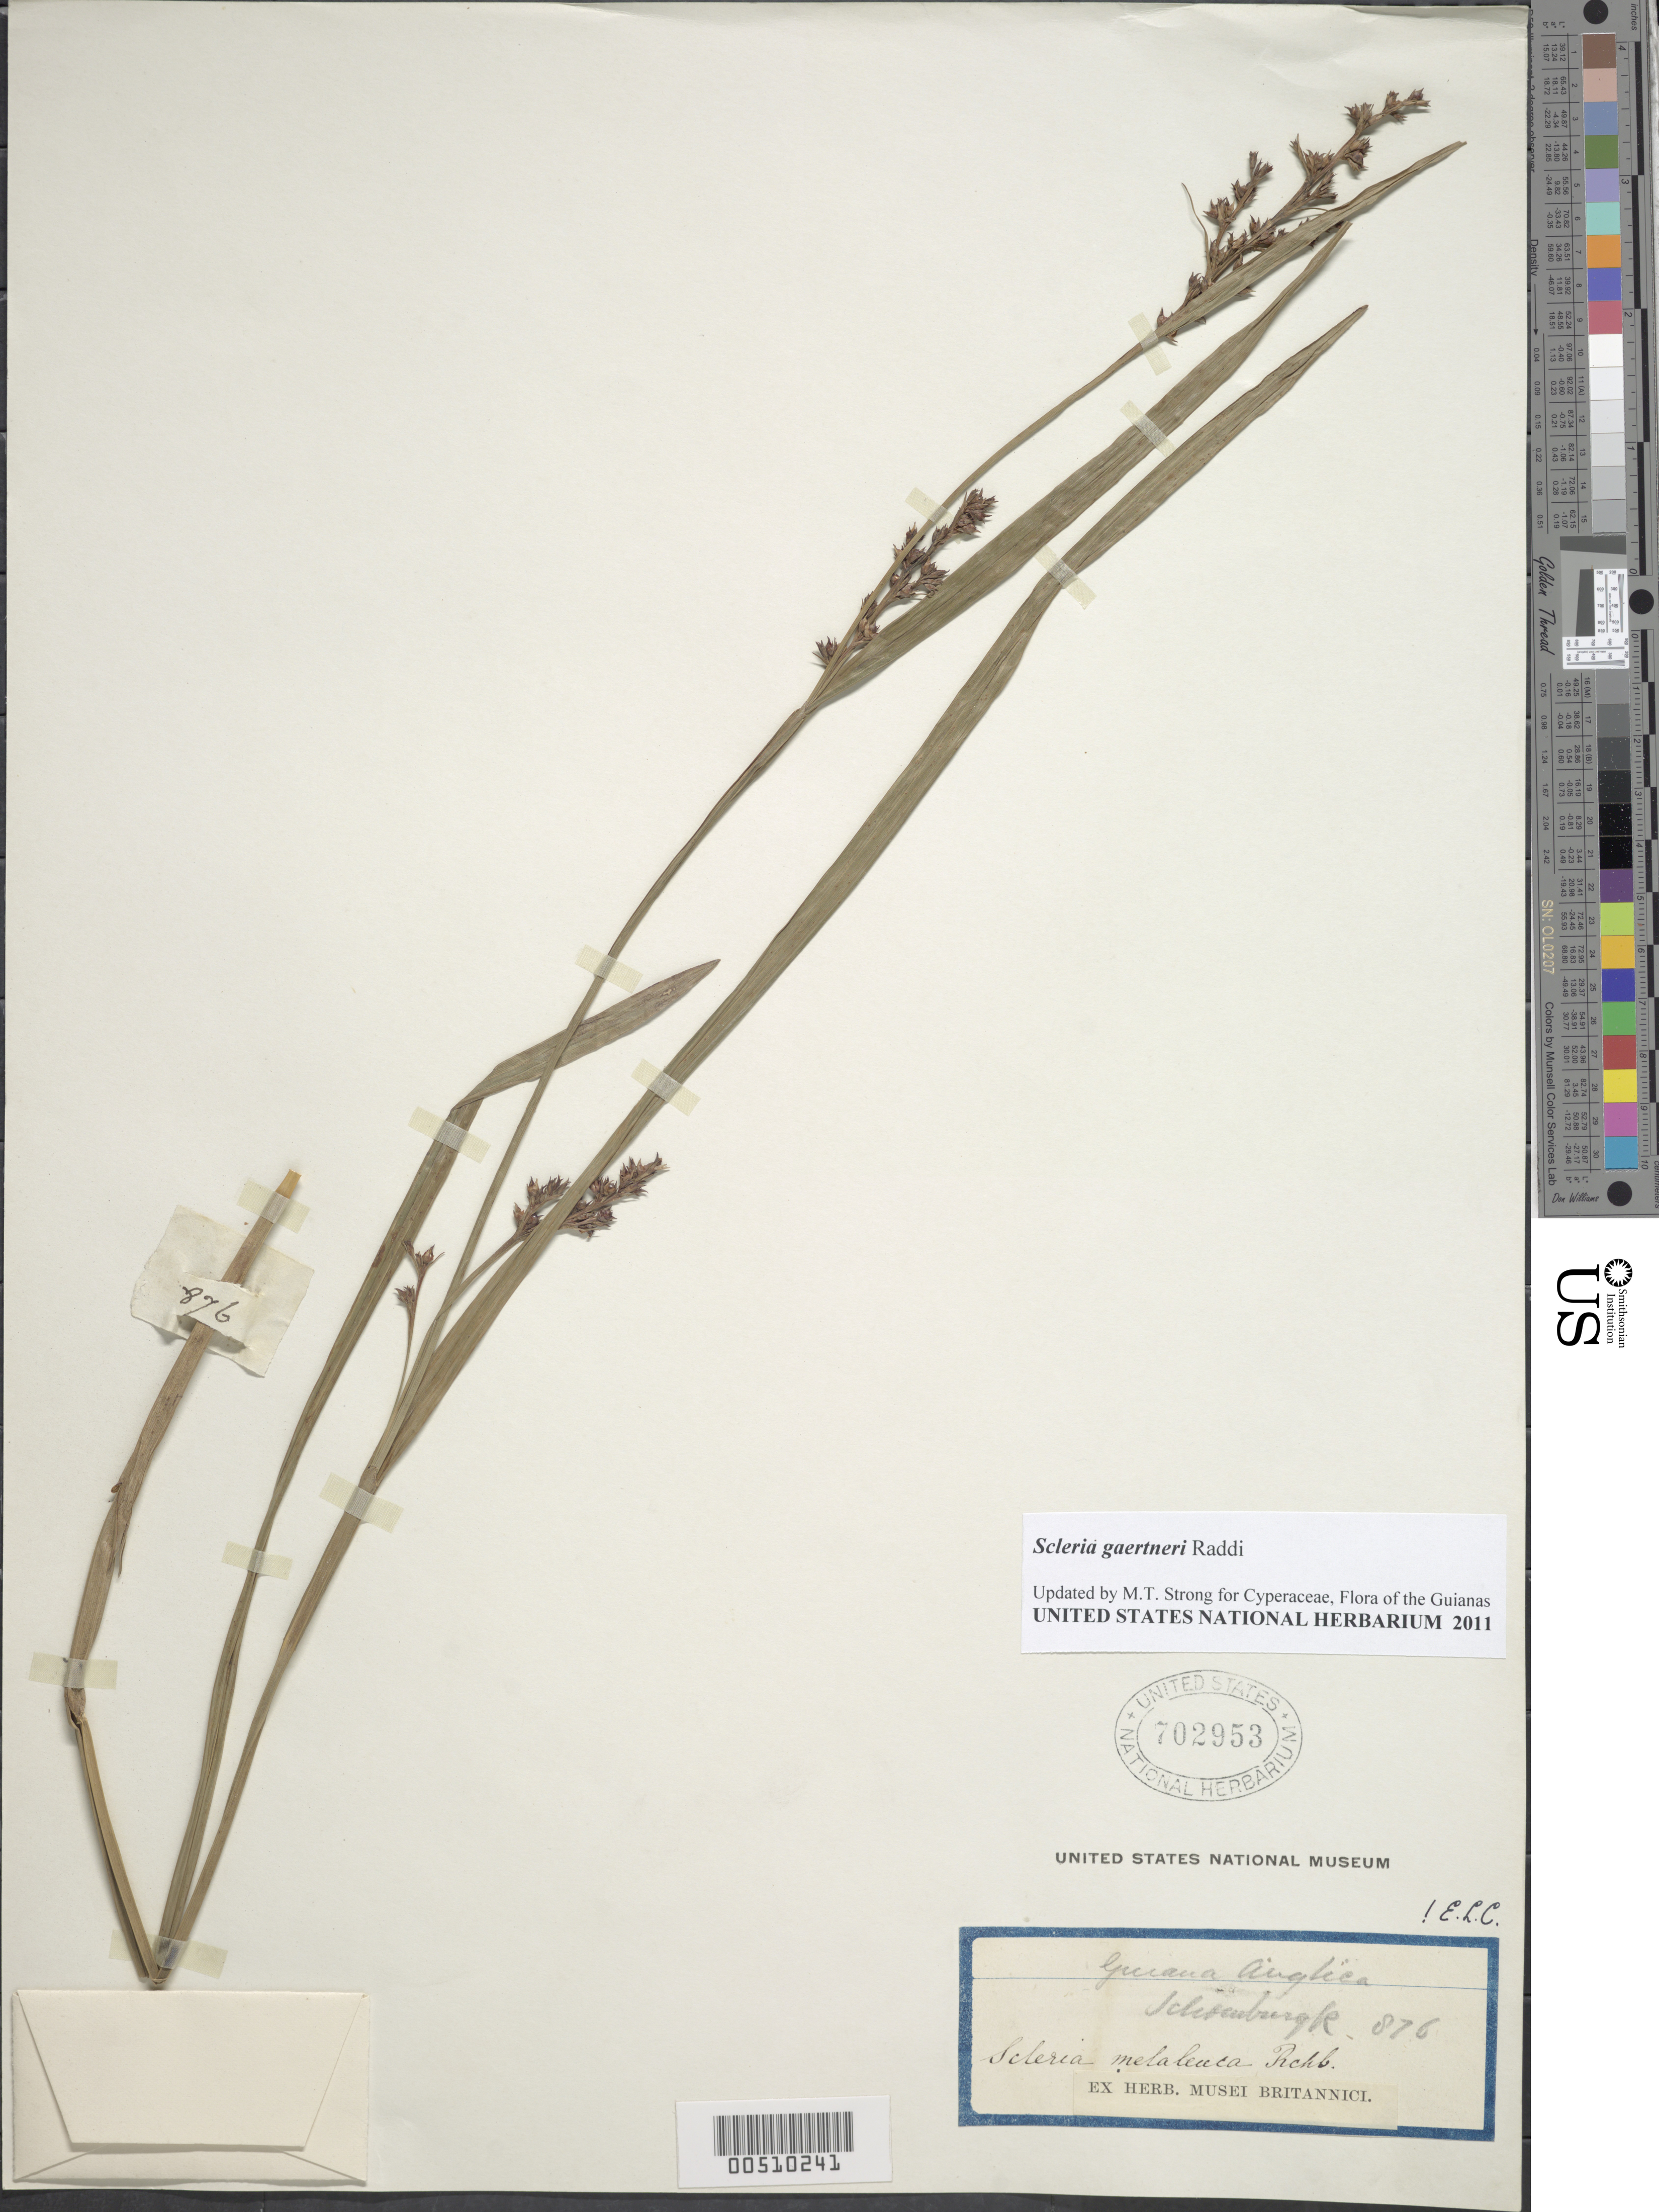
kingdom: Plantae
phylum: Tracheophyta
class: Liliopsida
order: Poales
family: Cyperaceae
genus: Scleria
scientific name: Scleria gaertneri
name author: Raddi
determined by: Strong, Mark T., (BOT), Smithsonian Institution - National Museum of Natural History (UNITED STATES)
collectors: M. R. Schomburgk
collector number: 876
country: Guyana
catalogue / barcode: US 702953